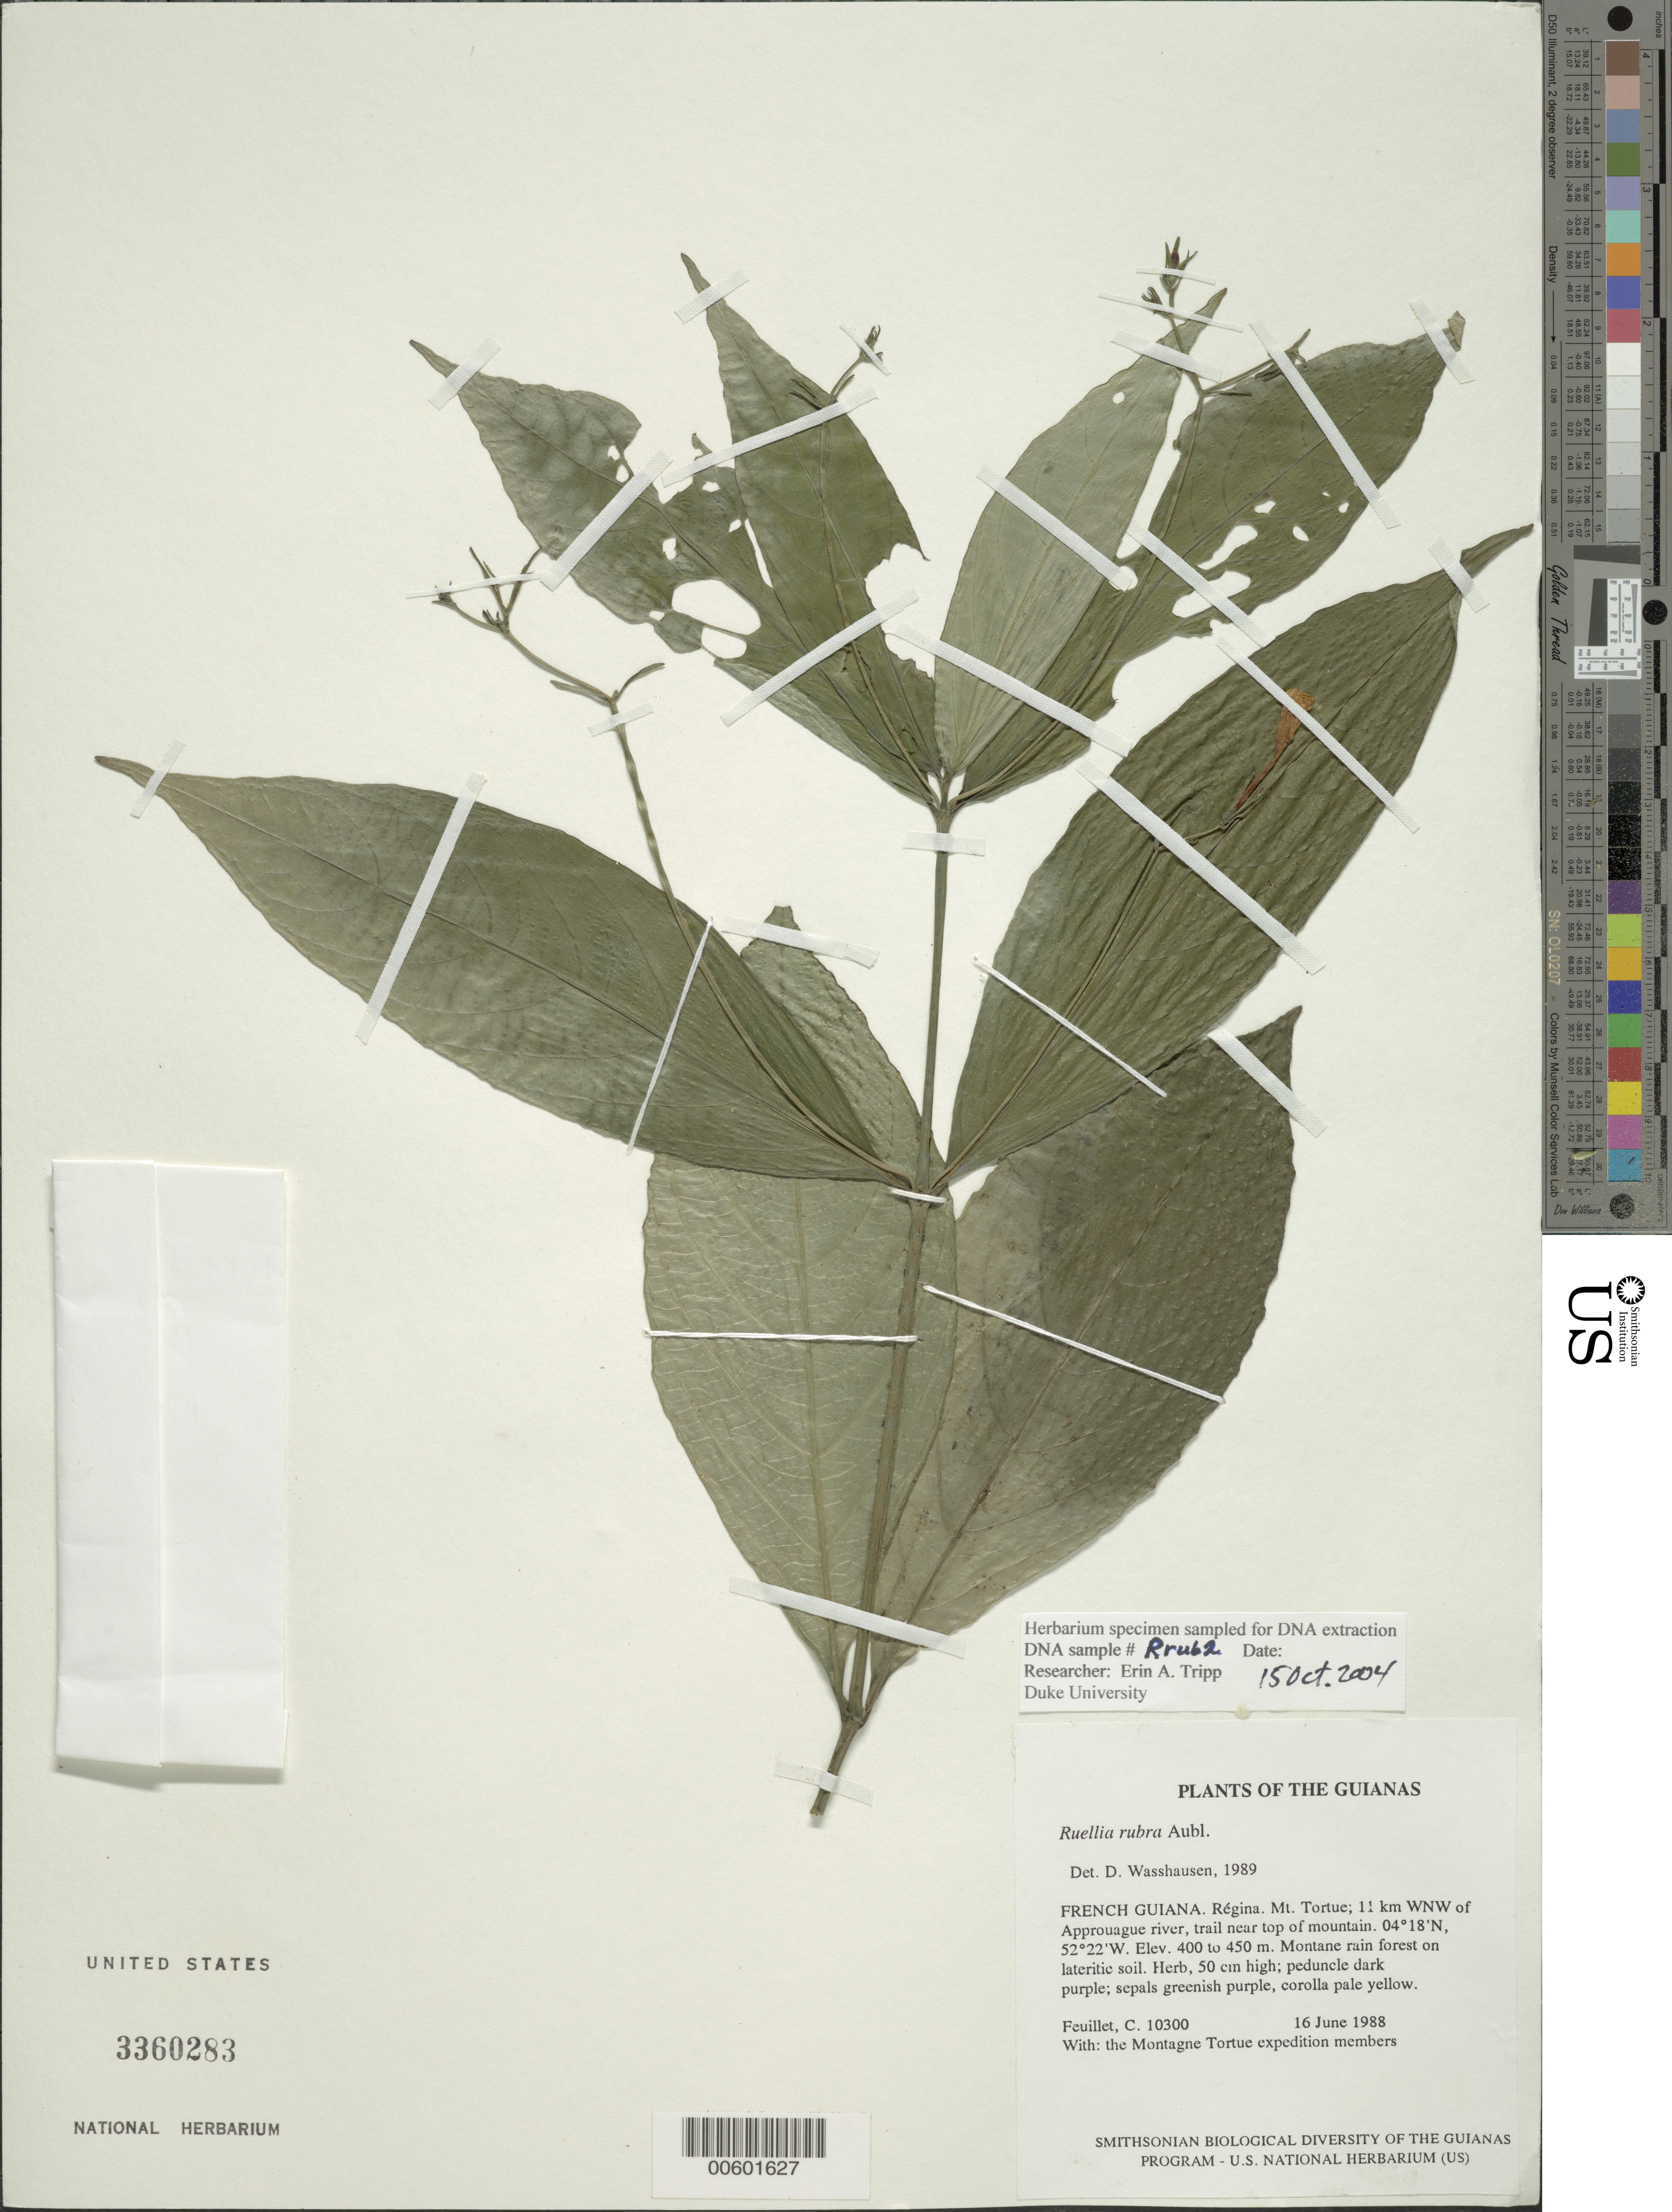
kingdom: Plantae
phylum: Tracheophyta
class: Magnoliopsida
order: Lamiales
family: Acanthaceae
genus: Ruellia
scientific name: Ruellia rubra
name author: Aubl.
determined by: Wasshausen, Dieter C., (BOT), Smithsonian Institution - National Museum of Natural History (UNITED STATES)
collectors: C. Feuillet & Montagne Torte Exped. members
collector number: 10300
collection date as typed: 16 June 1988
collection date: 1988-06-16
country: French Guiana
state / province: Cayenne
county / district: Regina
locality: Mt. Tortue; 11 km WNW of Approuague river, trail near top of mountain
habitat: Montane rain forest on lateritic soil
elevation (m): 400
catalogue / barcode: US 3360283